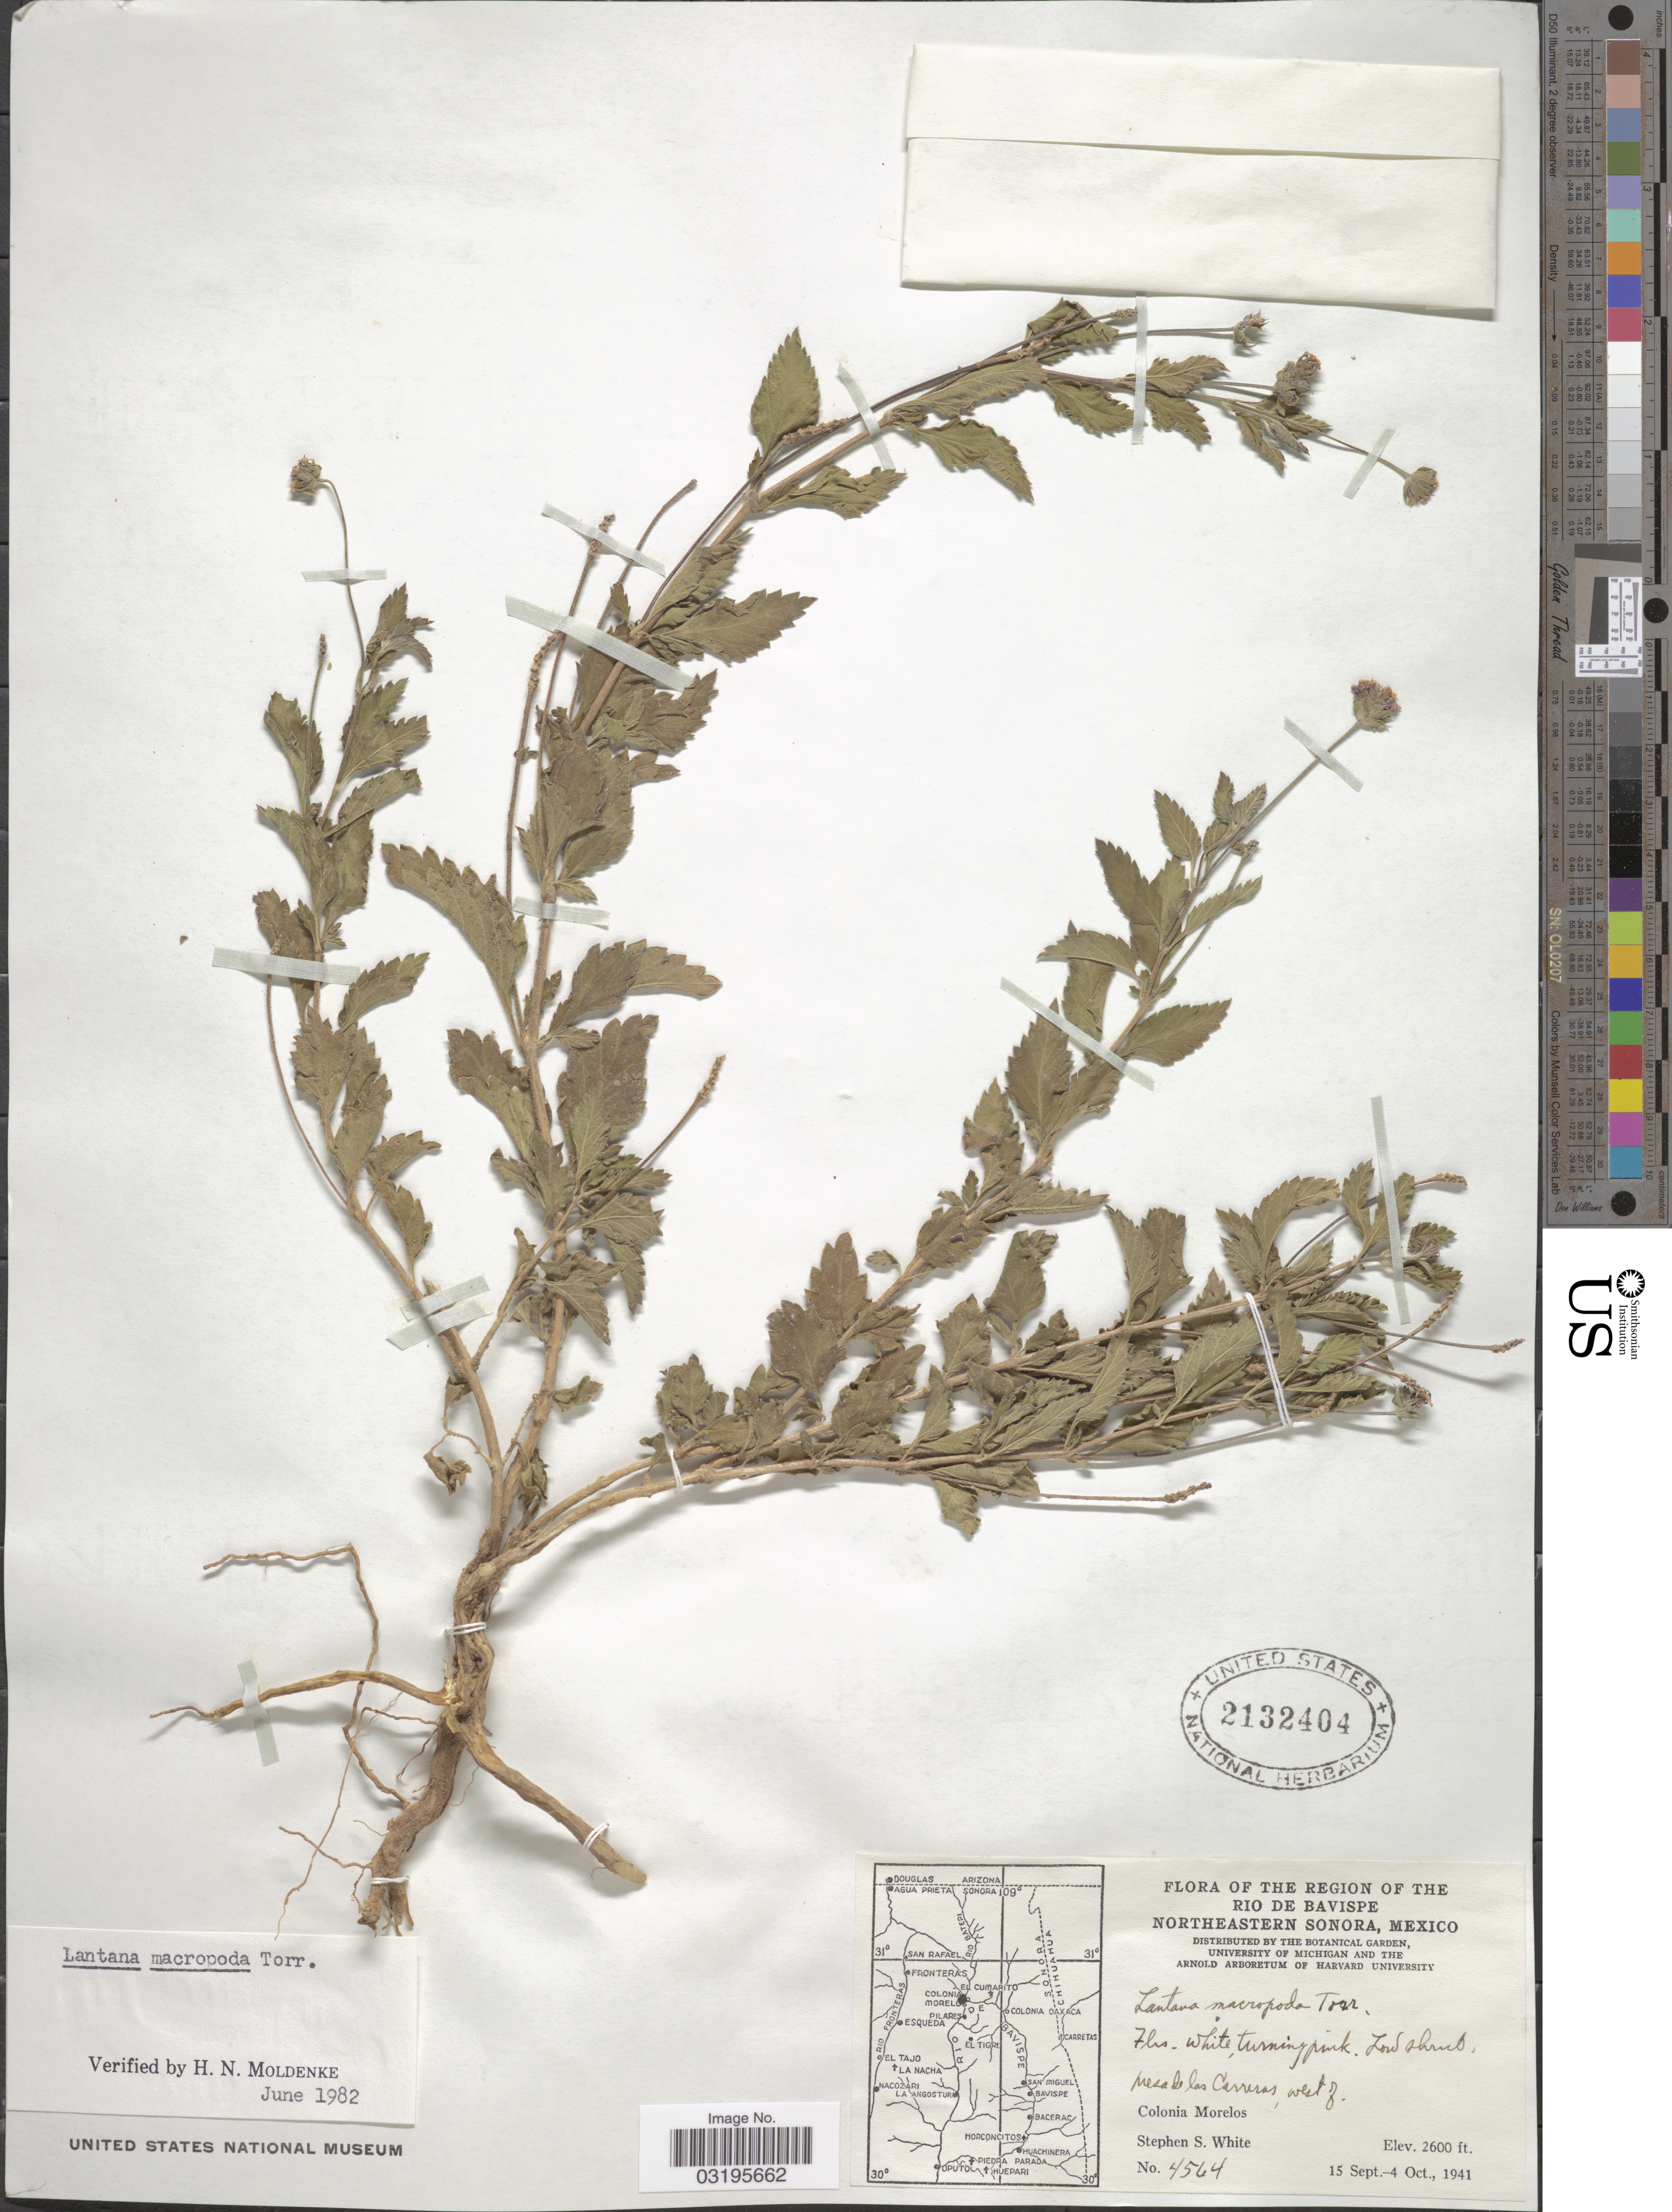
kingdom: Plantae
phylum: Tracheophyta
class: Magnoliopsida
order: Lamiales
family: Verbenaceae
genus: Lantana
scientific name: Lantana macropoda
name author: Torr.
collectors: S. S. White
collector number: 4564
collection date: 1941-09-15/1941-10-04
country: Mexico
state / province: Sonora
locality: The region of the Rio de Bavispe. Northeastern Sonora. Mesa de las Carreras, west of Colonia Morelos.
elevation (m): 792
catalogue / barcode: US 2132404